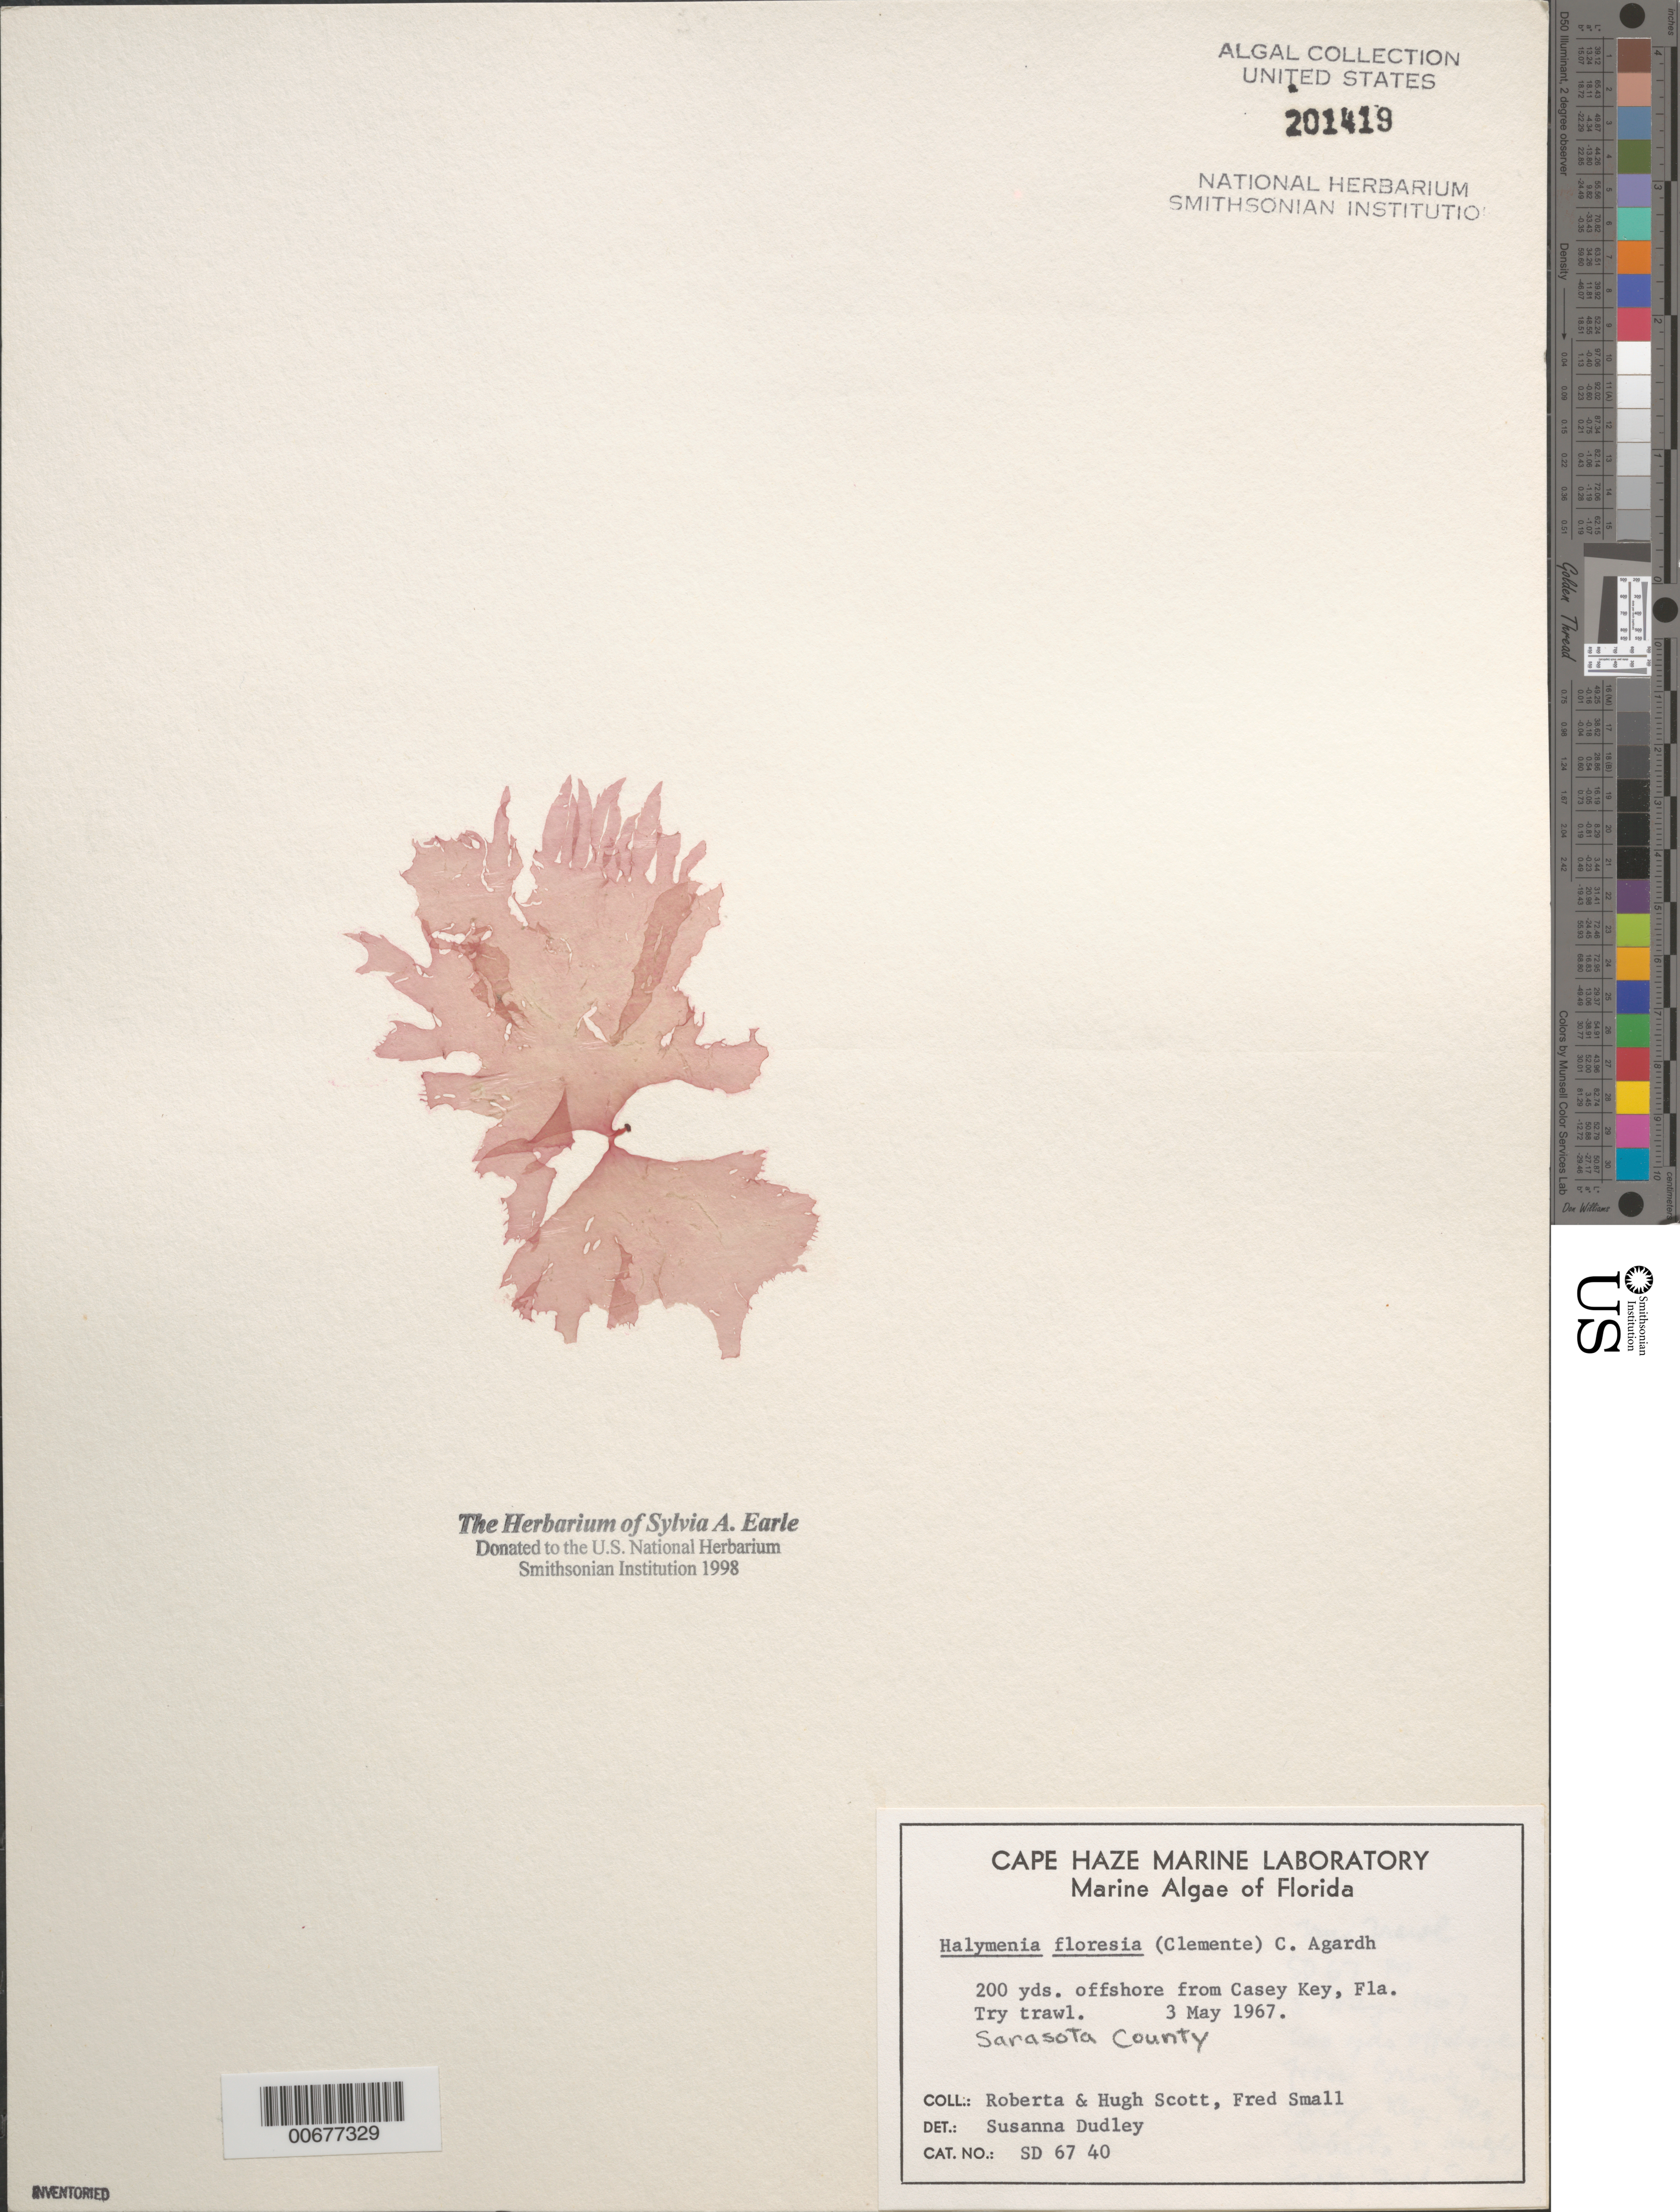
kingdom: Plantae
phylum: Rhodophyta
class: Florideophyceae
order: Halymeniales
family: Halymeniaceae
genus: Halymenia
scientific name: Halymenia floresii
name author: (Clemente) C. Agardh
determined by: Dudley, S.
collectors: R. Scott, H. Scott & F. Small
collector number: SD 67 40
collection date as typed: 03 May 1967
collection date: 1967-05-03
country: United States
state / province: Florida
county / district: Sarasota County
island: Casey Key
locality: Off Casey Key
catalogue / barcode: US 201419